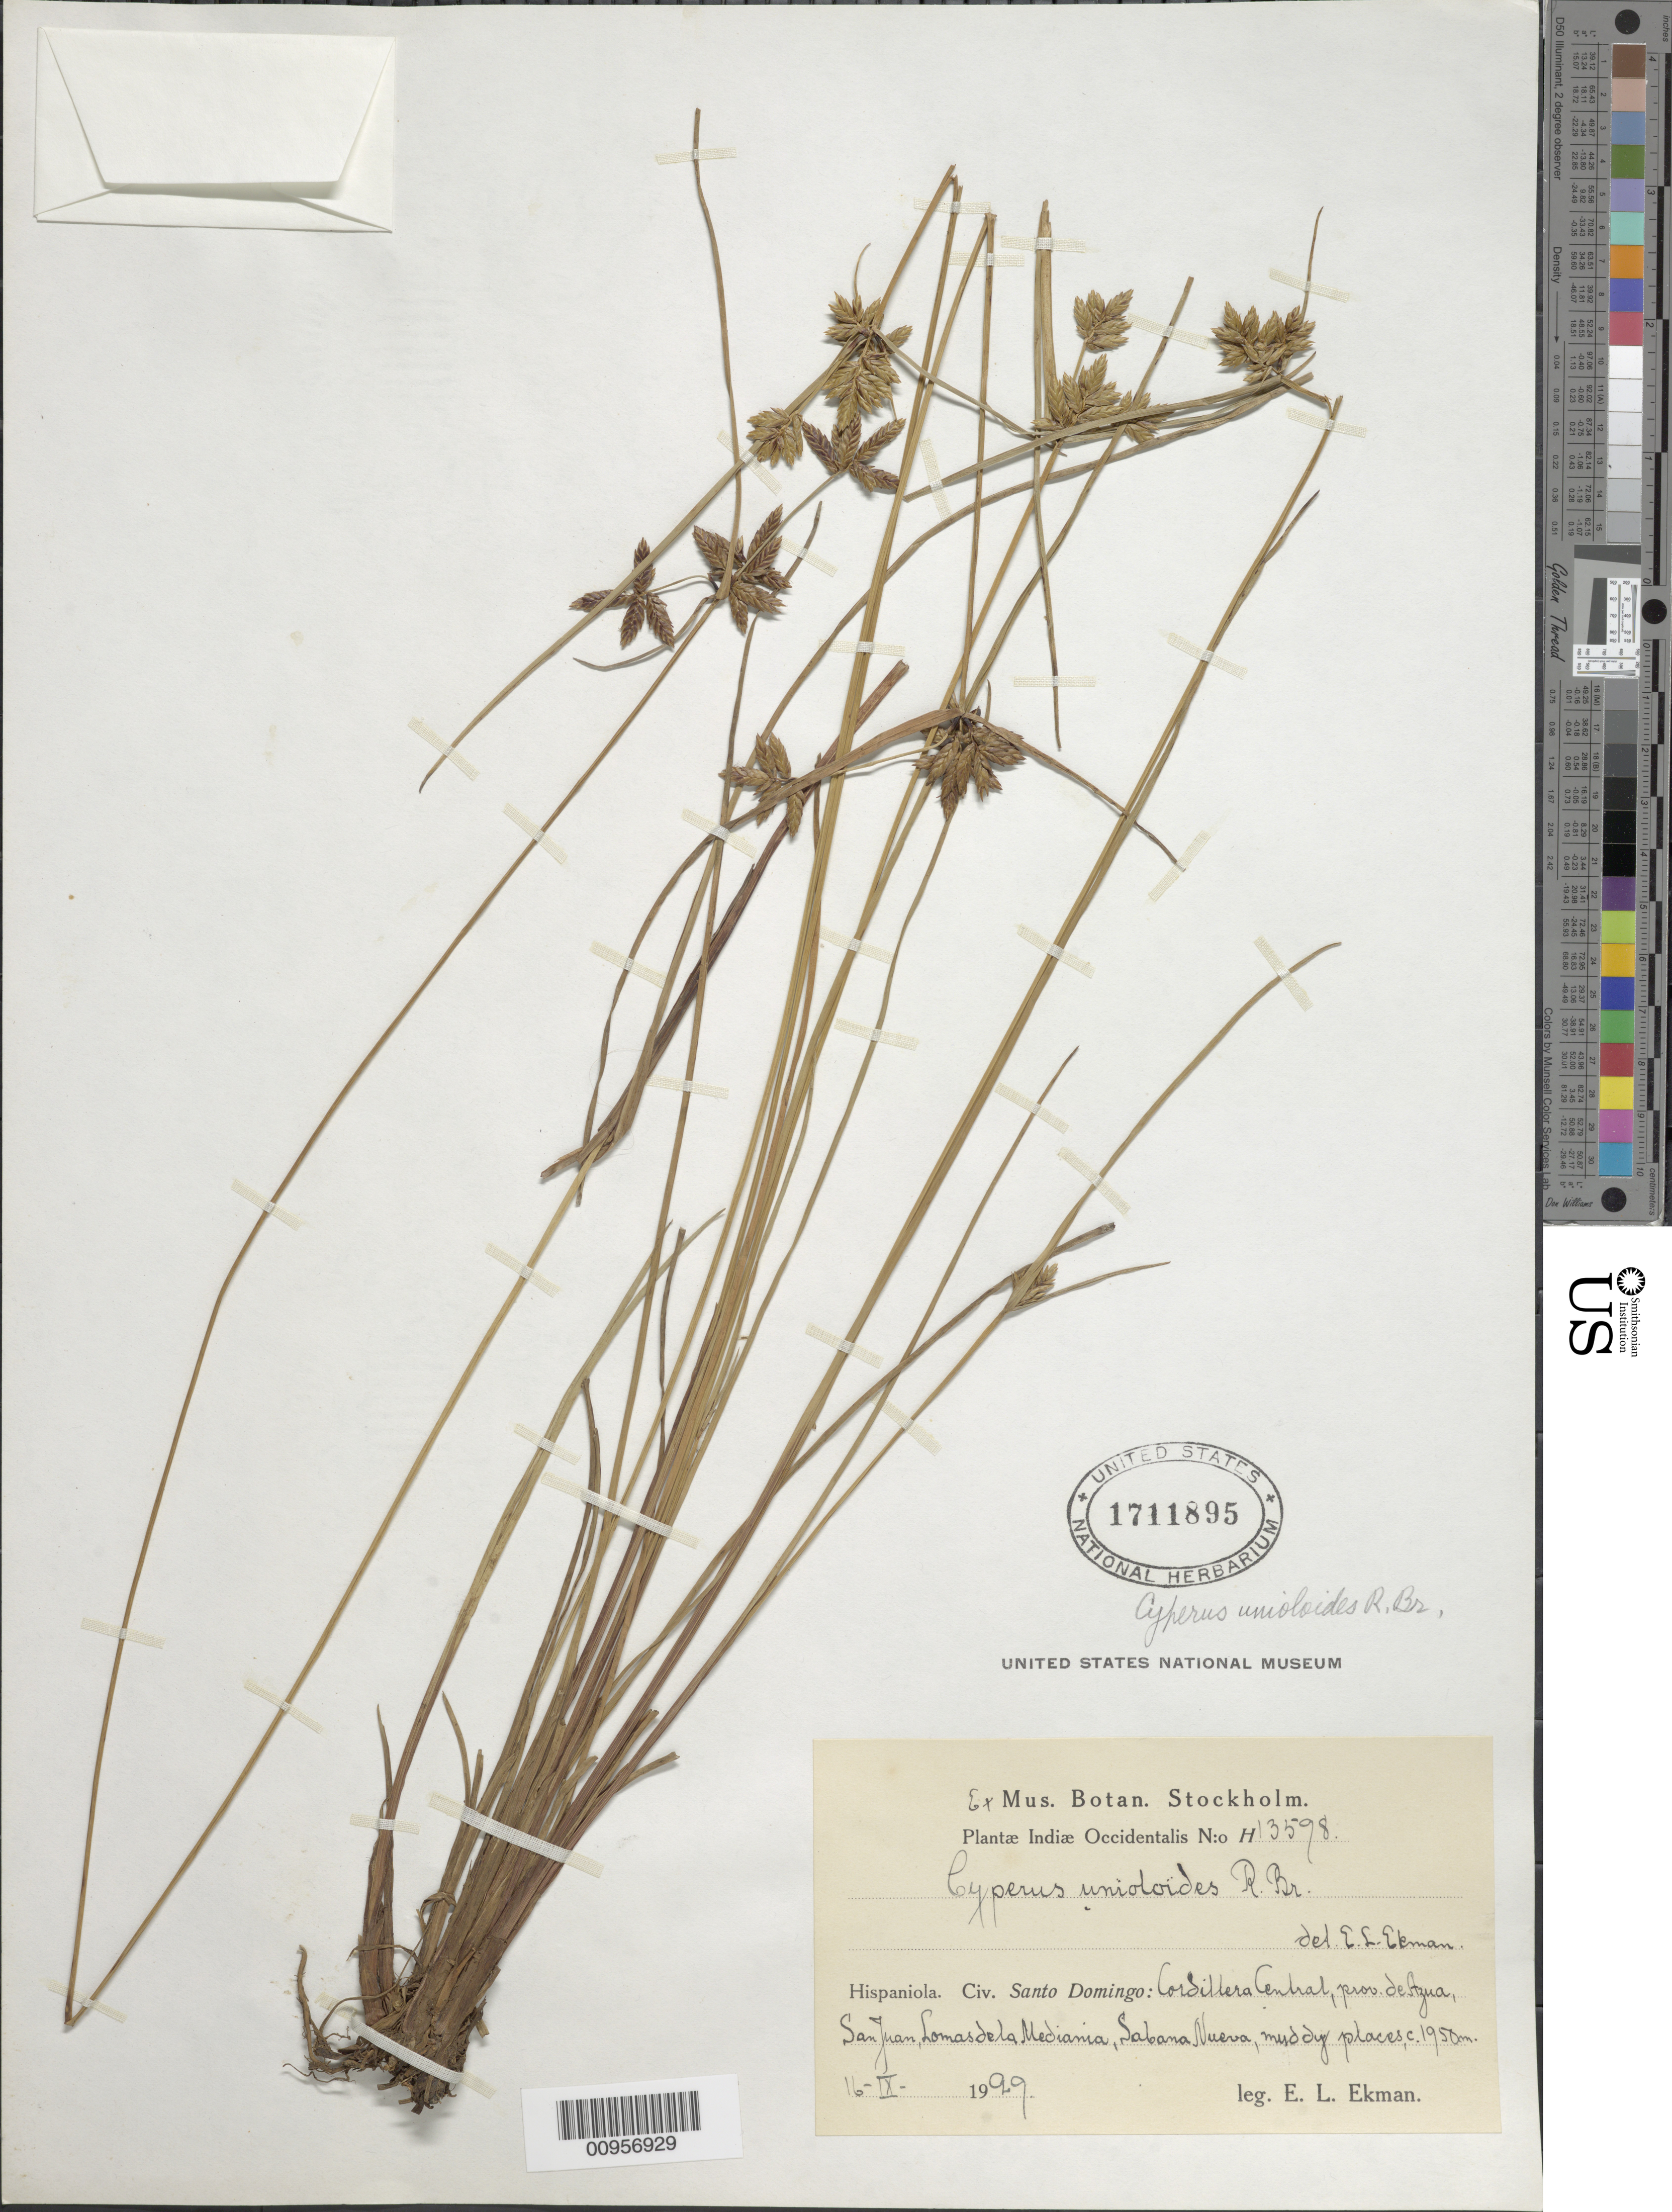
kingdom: Plantae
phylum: Tracheophyta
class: Liliopsida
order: Poales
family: Cyperaceae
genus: Cyperus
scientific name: Cyperus unioloides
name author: R. Br.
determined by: Ekman, E. L.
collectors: E. L. Ekman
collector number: H 13598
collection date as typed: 16 Sep 1929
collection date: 1929-09-16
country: Dominican Republic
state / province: Azua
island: Hispaniola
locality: Cordillera Central, San Juan, Lomas de la Mediania, Sabana Nueva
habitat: Muddy places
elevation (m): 1950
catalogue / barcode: US 1711895